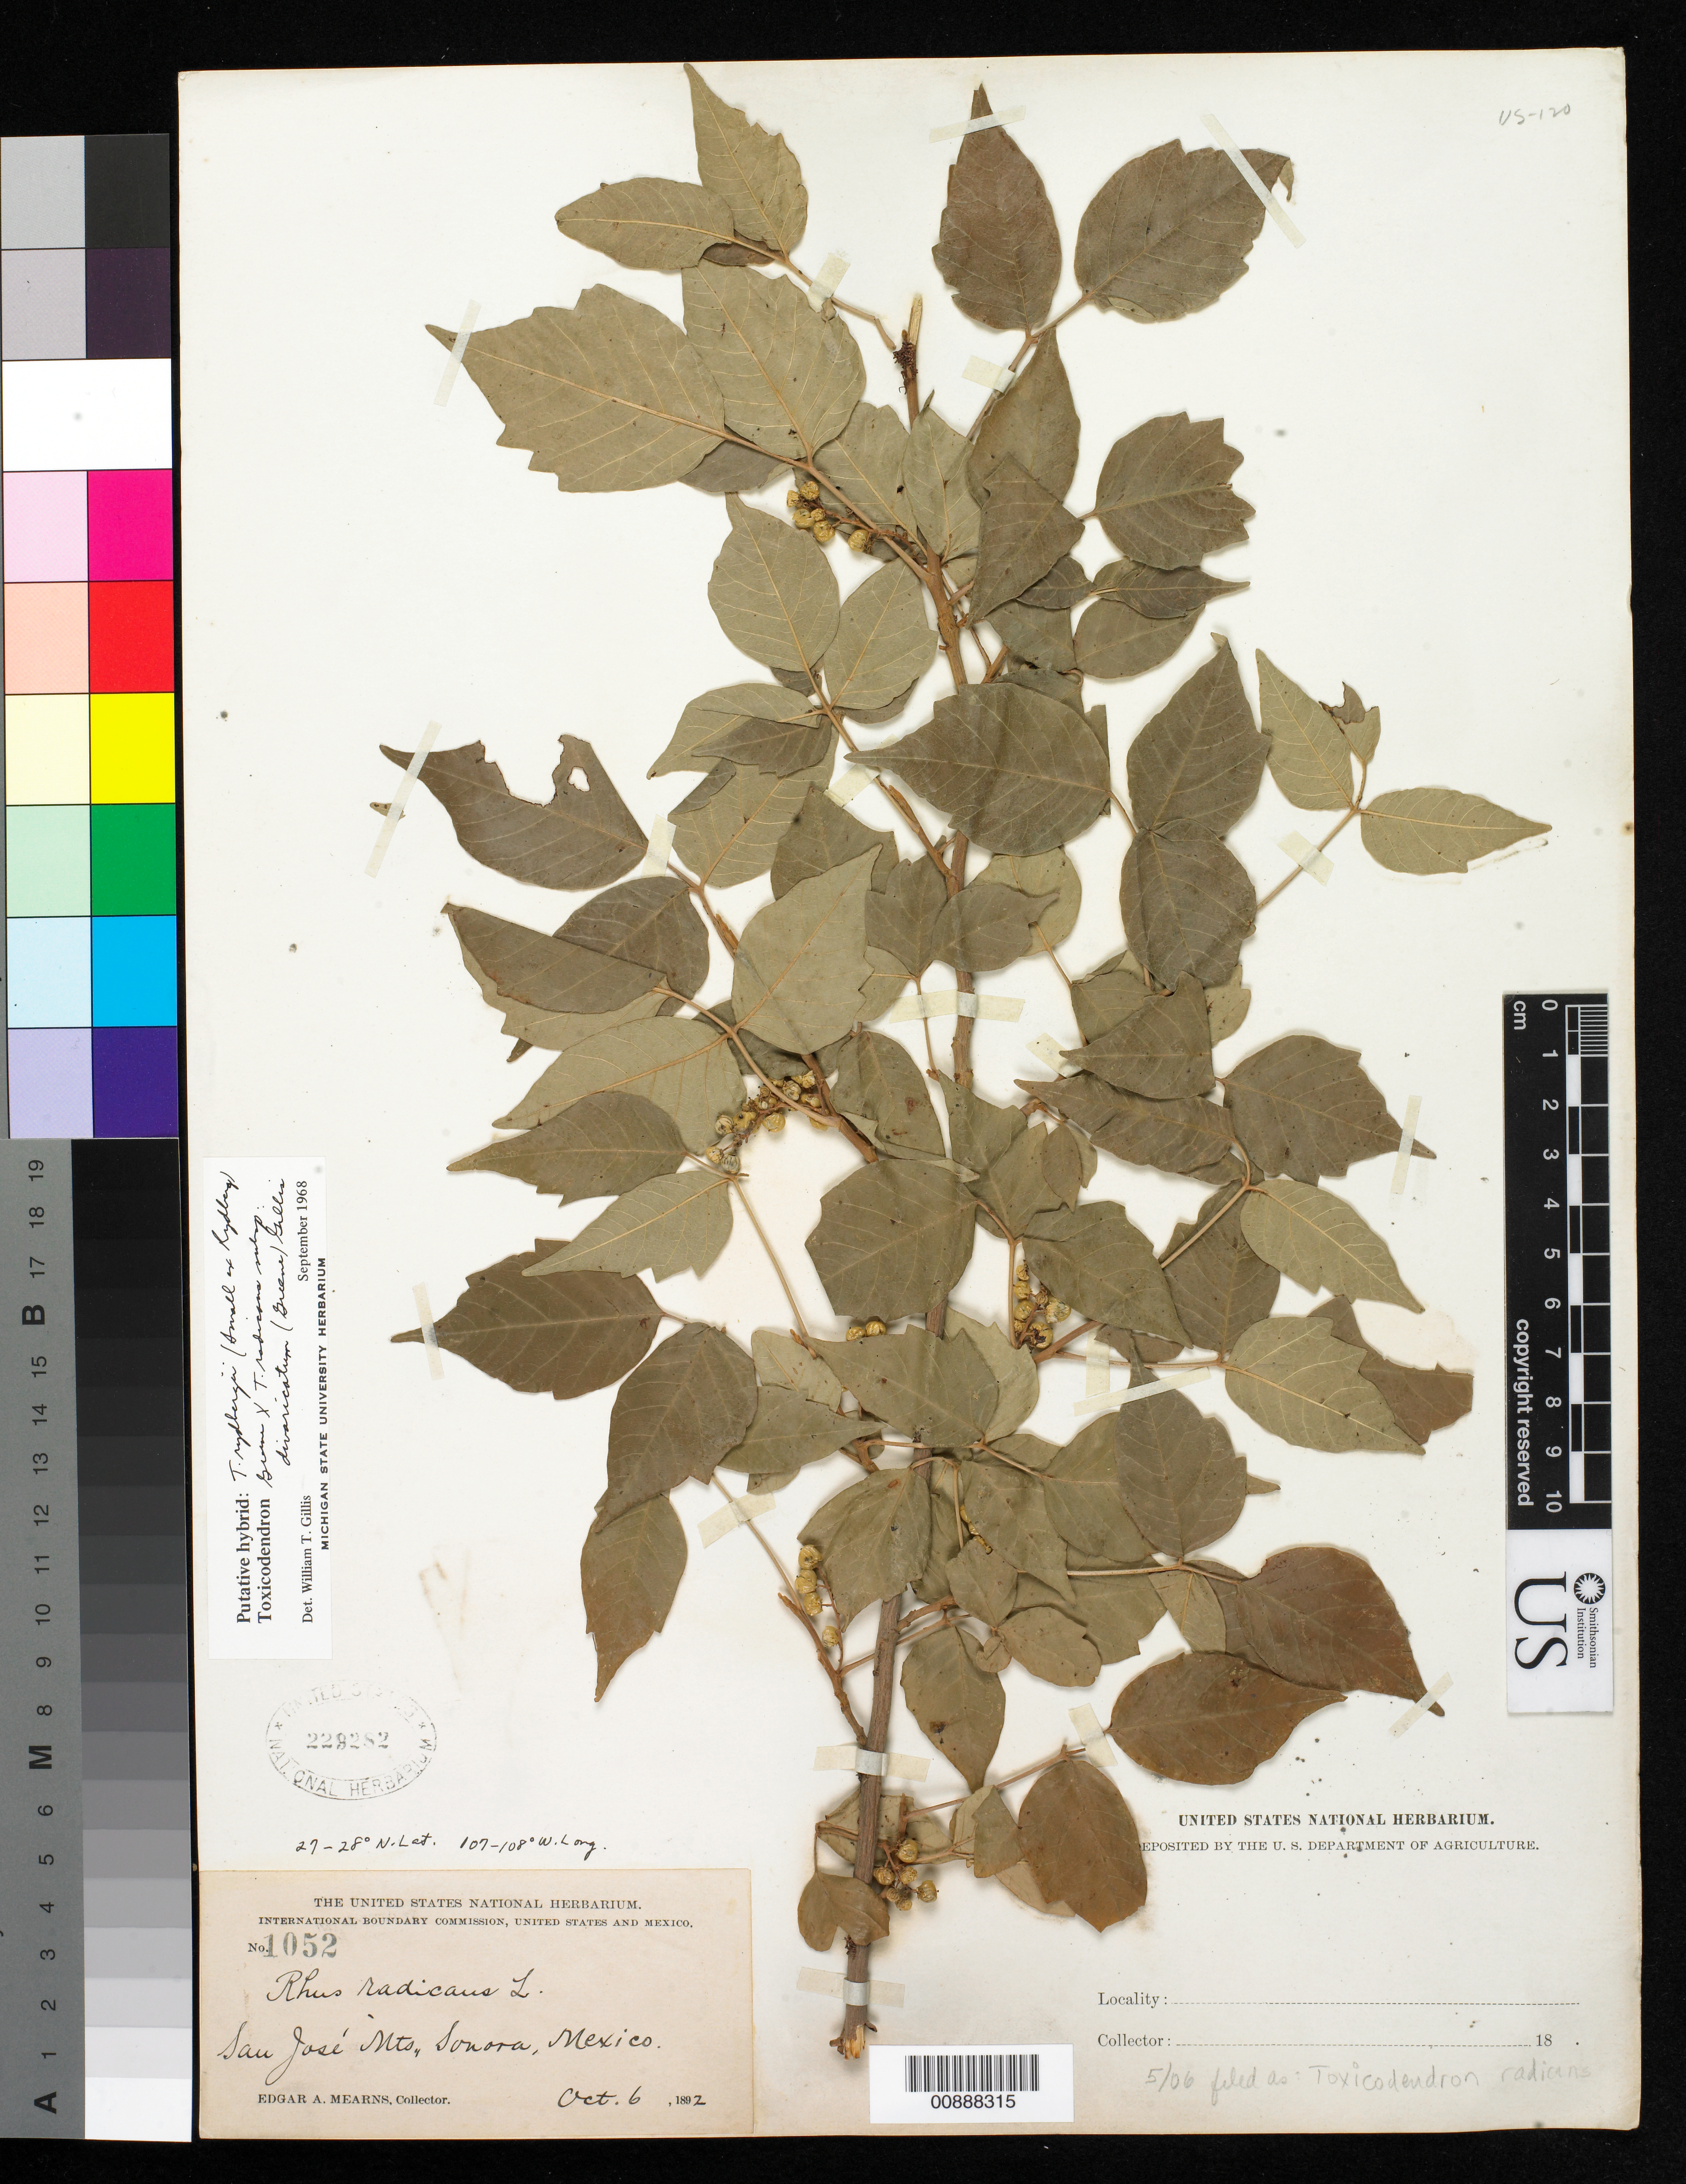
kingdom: Plantae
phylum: Tracheophyta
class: Magnoliopsida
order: Sapindales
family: Anacardiaceae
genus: Toxicodendron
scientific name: Toxicodendron radicans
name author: (L.) Kuntze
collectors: E. A. Mearns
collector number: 1052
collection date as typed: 06 Oct 1892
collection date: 1892-10-06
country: Mexico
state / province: Sonora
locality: San José Mts., Sonora.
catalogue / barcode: US 229282